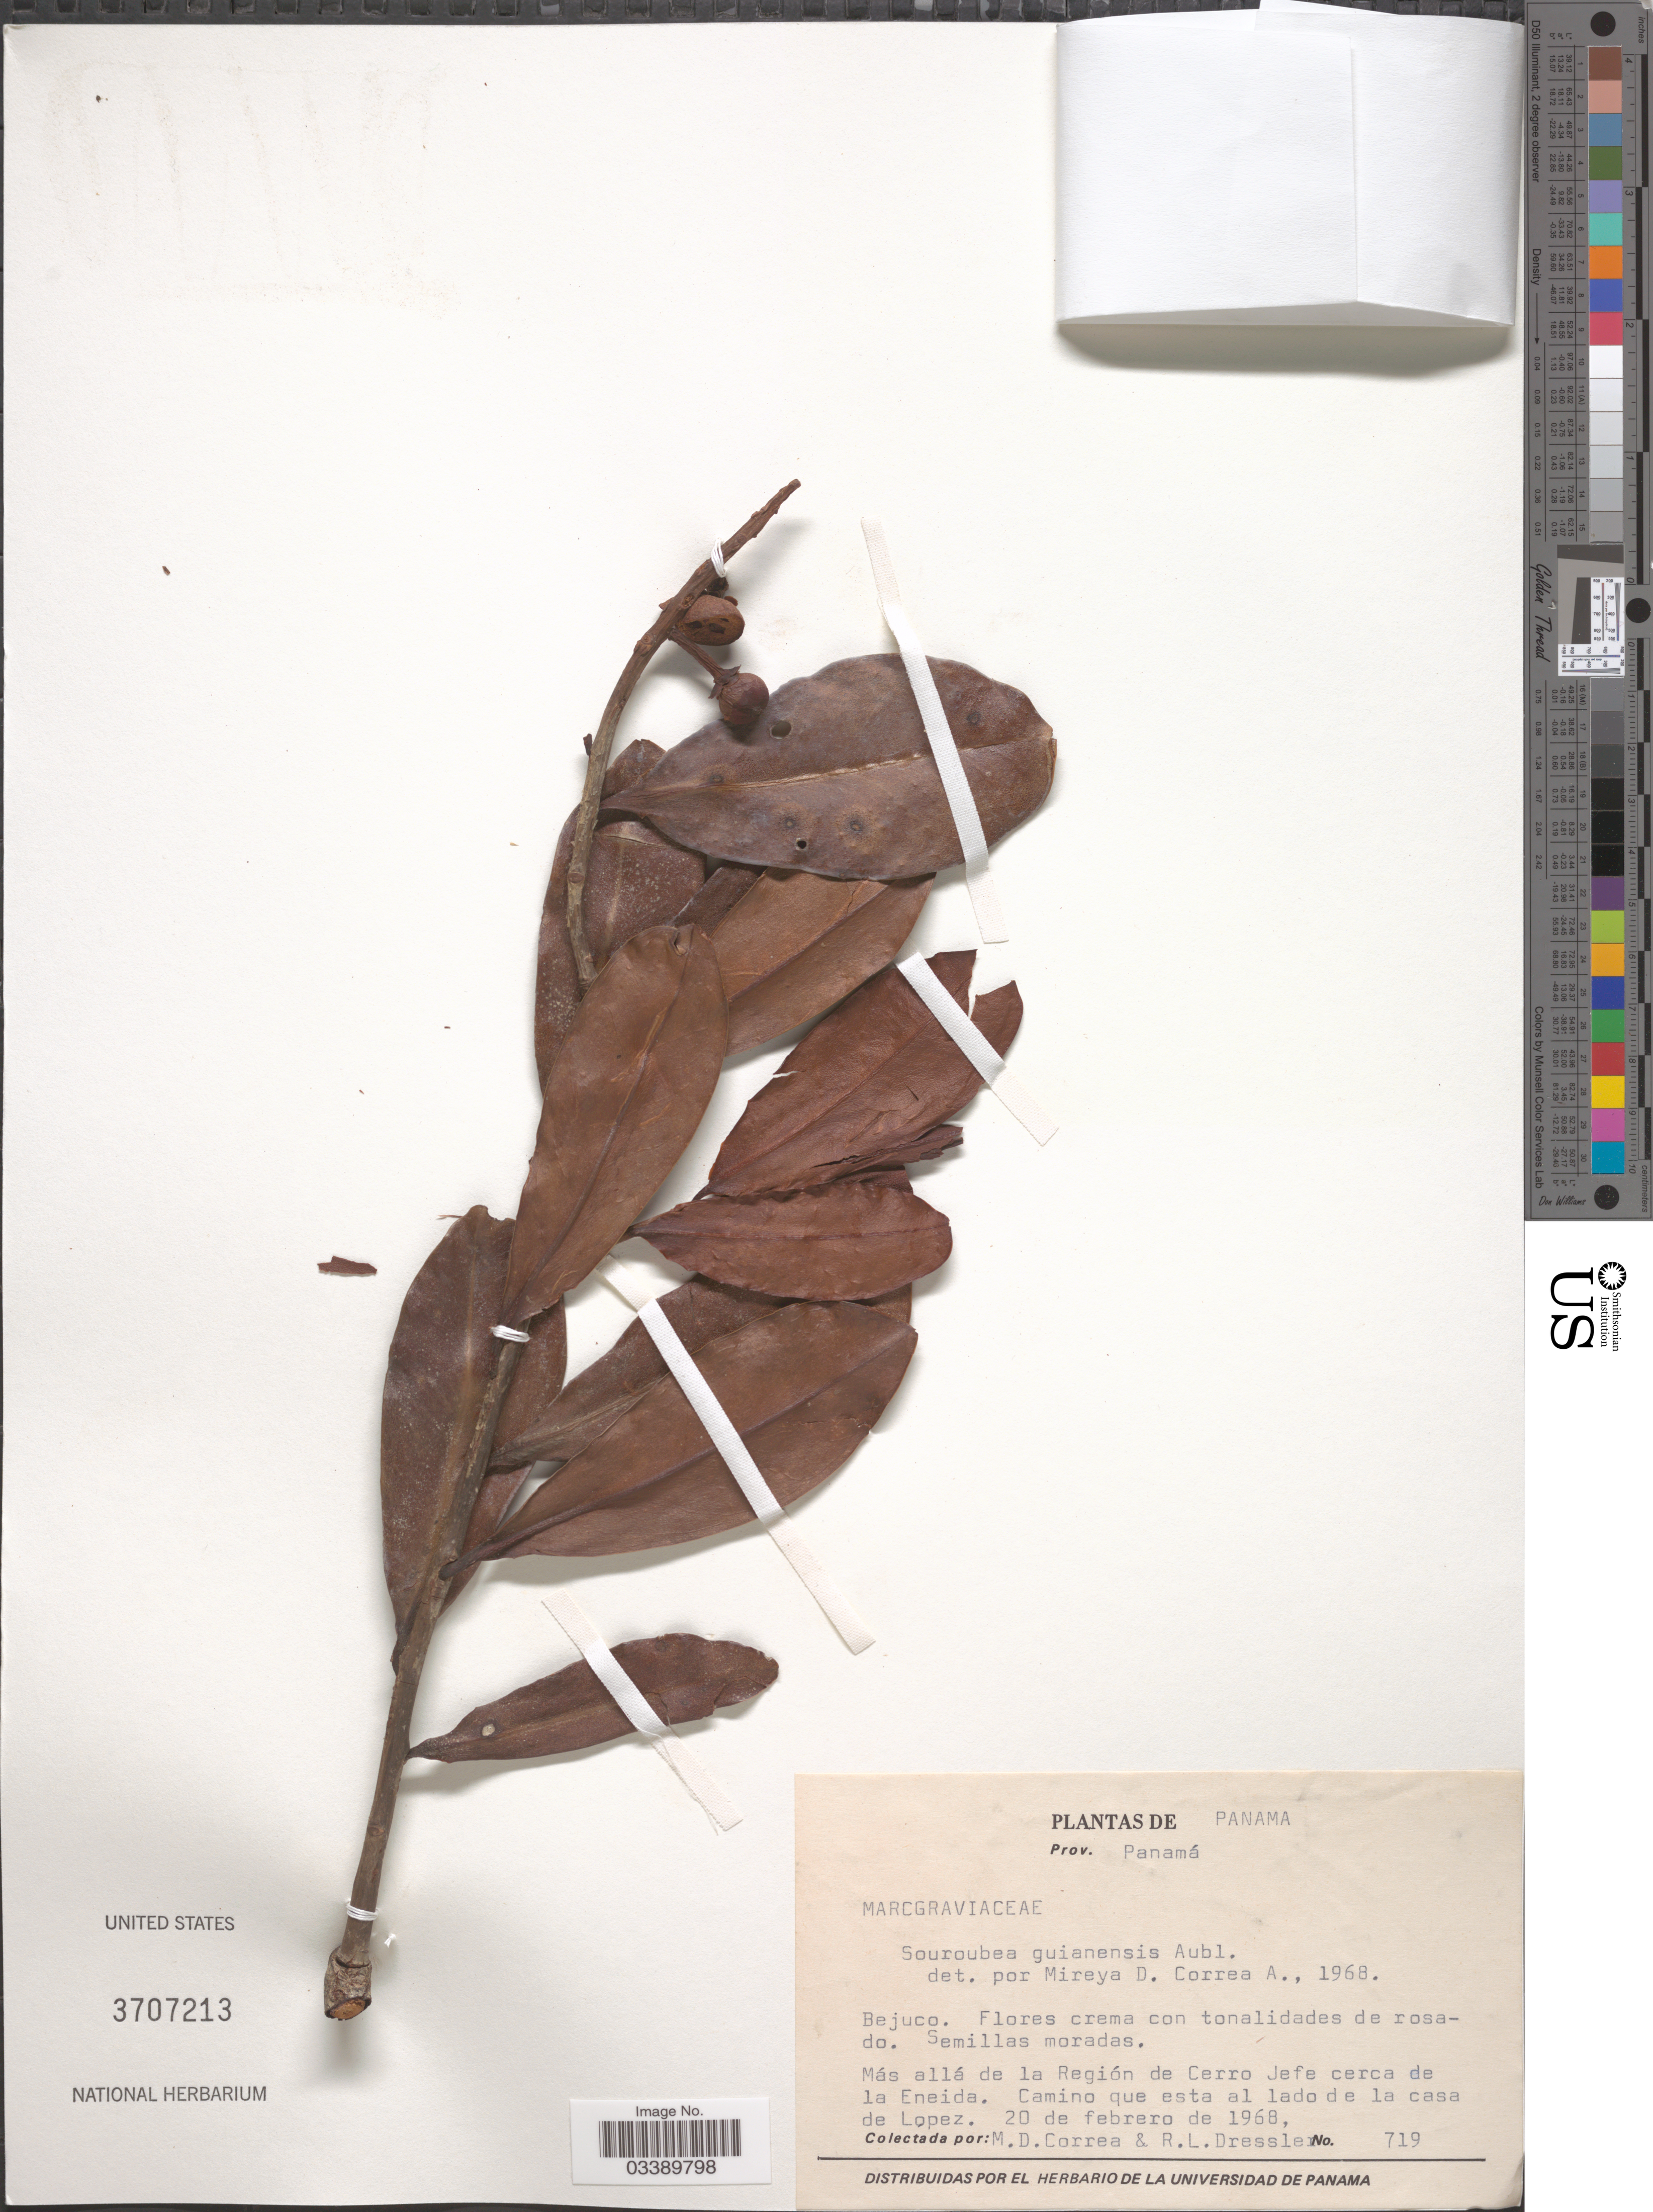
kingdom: Plantae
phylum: Tracheophyta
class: Magnoliopsida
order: Ericales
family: Marcgraviaceae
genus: Souroubea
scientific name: Souroubea guianensis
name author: Aubl.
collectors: M. D. Corrêa-A. & R. Dressler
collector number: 719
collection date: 1968-02-20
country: Panama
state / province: Panamá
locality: Más allá de la Región de Cerro Jefe cerca de la Eneida. Camino que esta al lado de la casa de Lopez.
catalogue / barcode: US 3707213